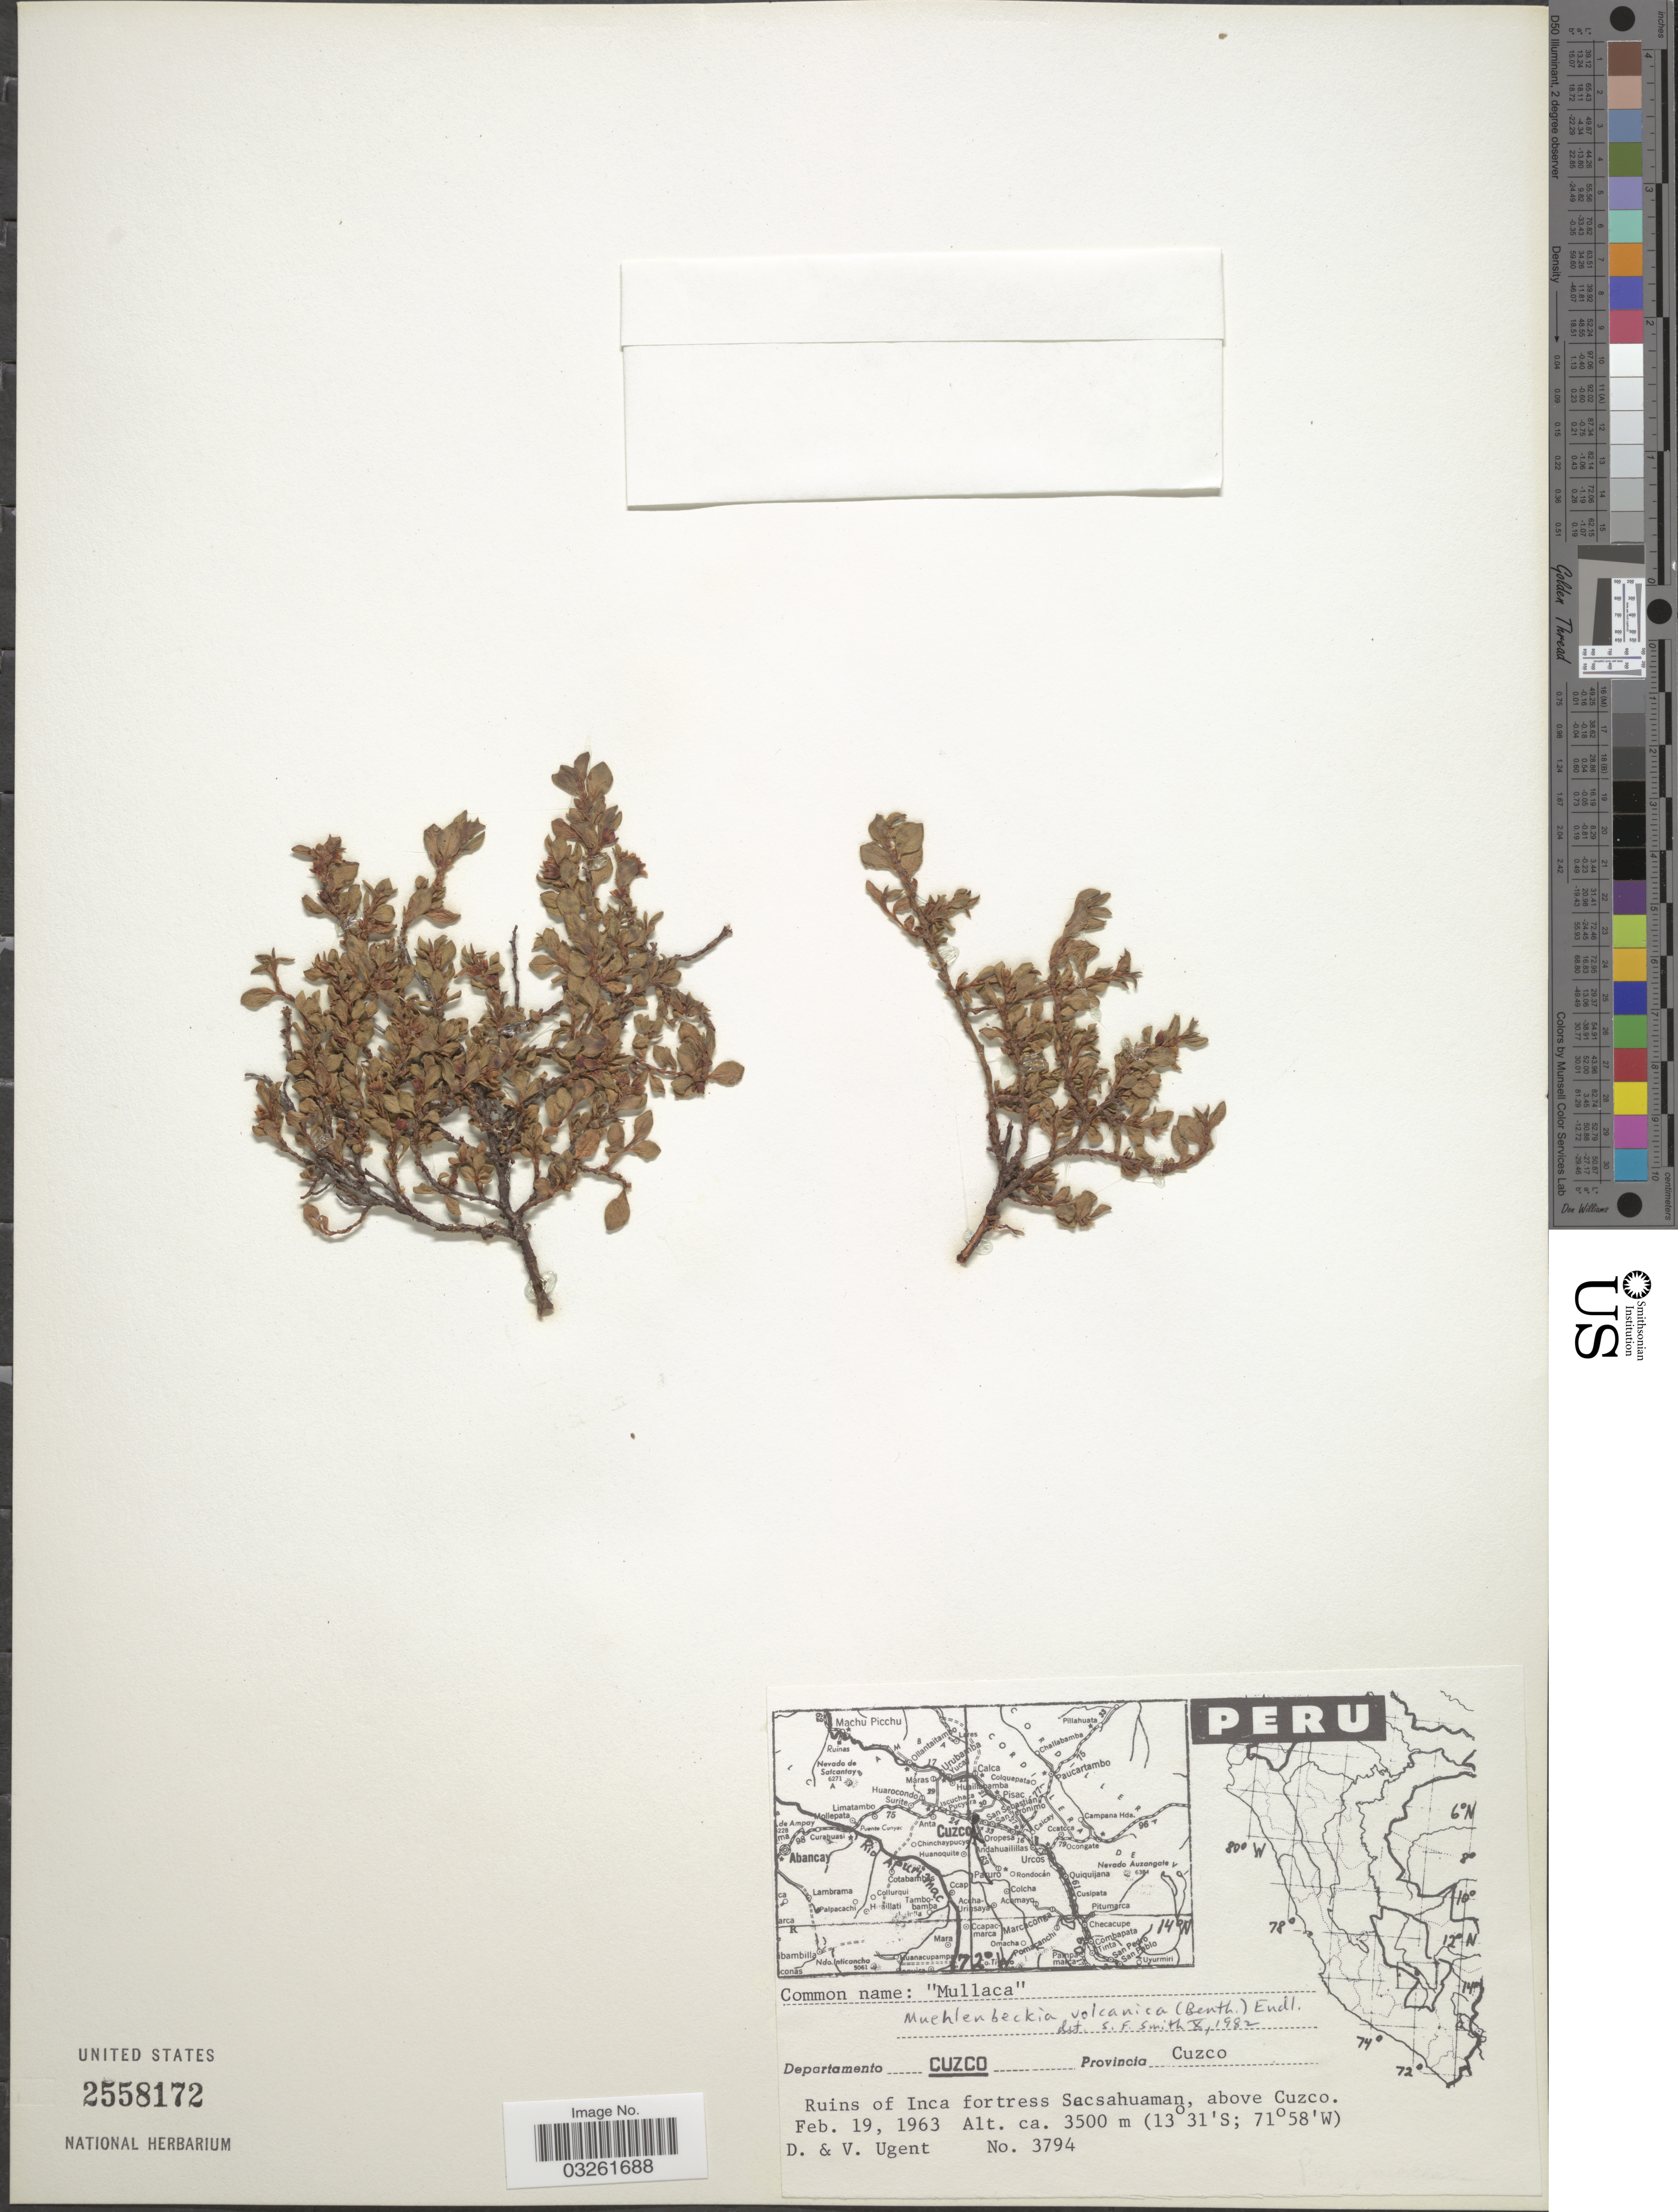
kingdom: Plantae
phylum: Tracheophyta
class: Magnoliopsida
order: Caryophyllales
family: Polygonaceae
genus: Muehlenbeckia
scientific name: Muehlenbeckia volcanica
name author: (Benth.) Endl.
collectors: D. Ugent & V. Ugent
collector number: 3794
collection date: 1963-02-19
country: Peru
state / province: Cusco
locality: Departamento Cuzco, Provincia Cuzco. Ruins of Inca fortress Sacsahuaman, above Cuzco.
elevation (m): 3500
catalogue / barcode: US 2558172